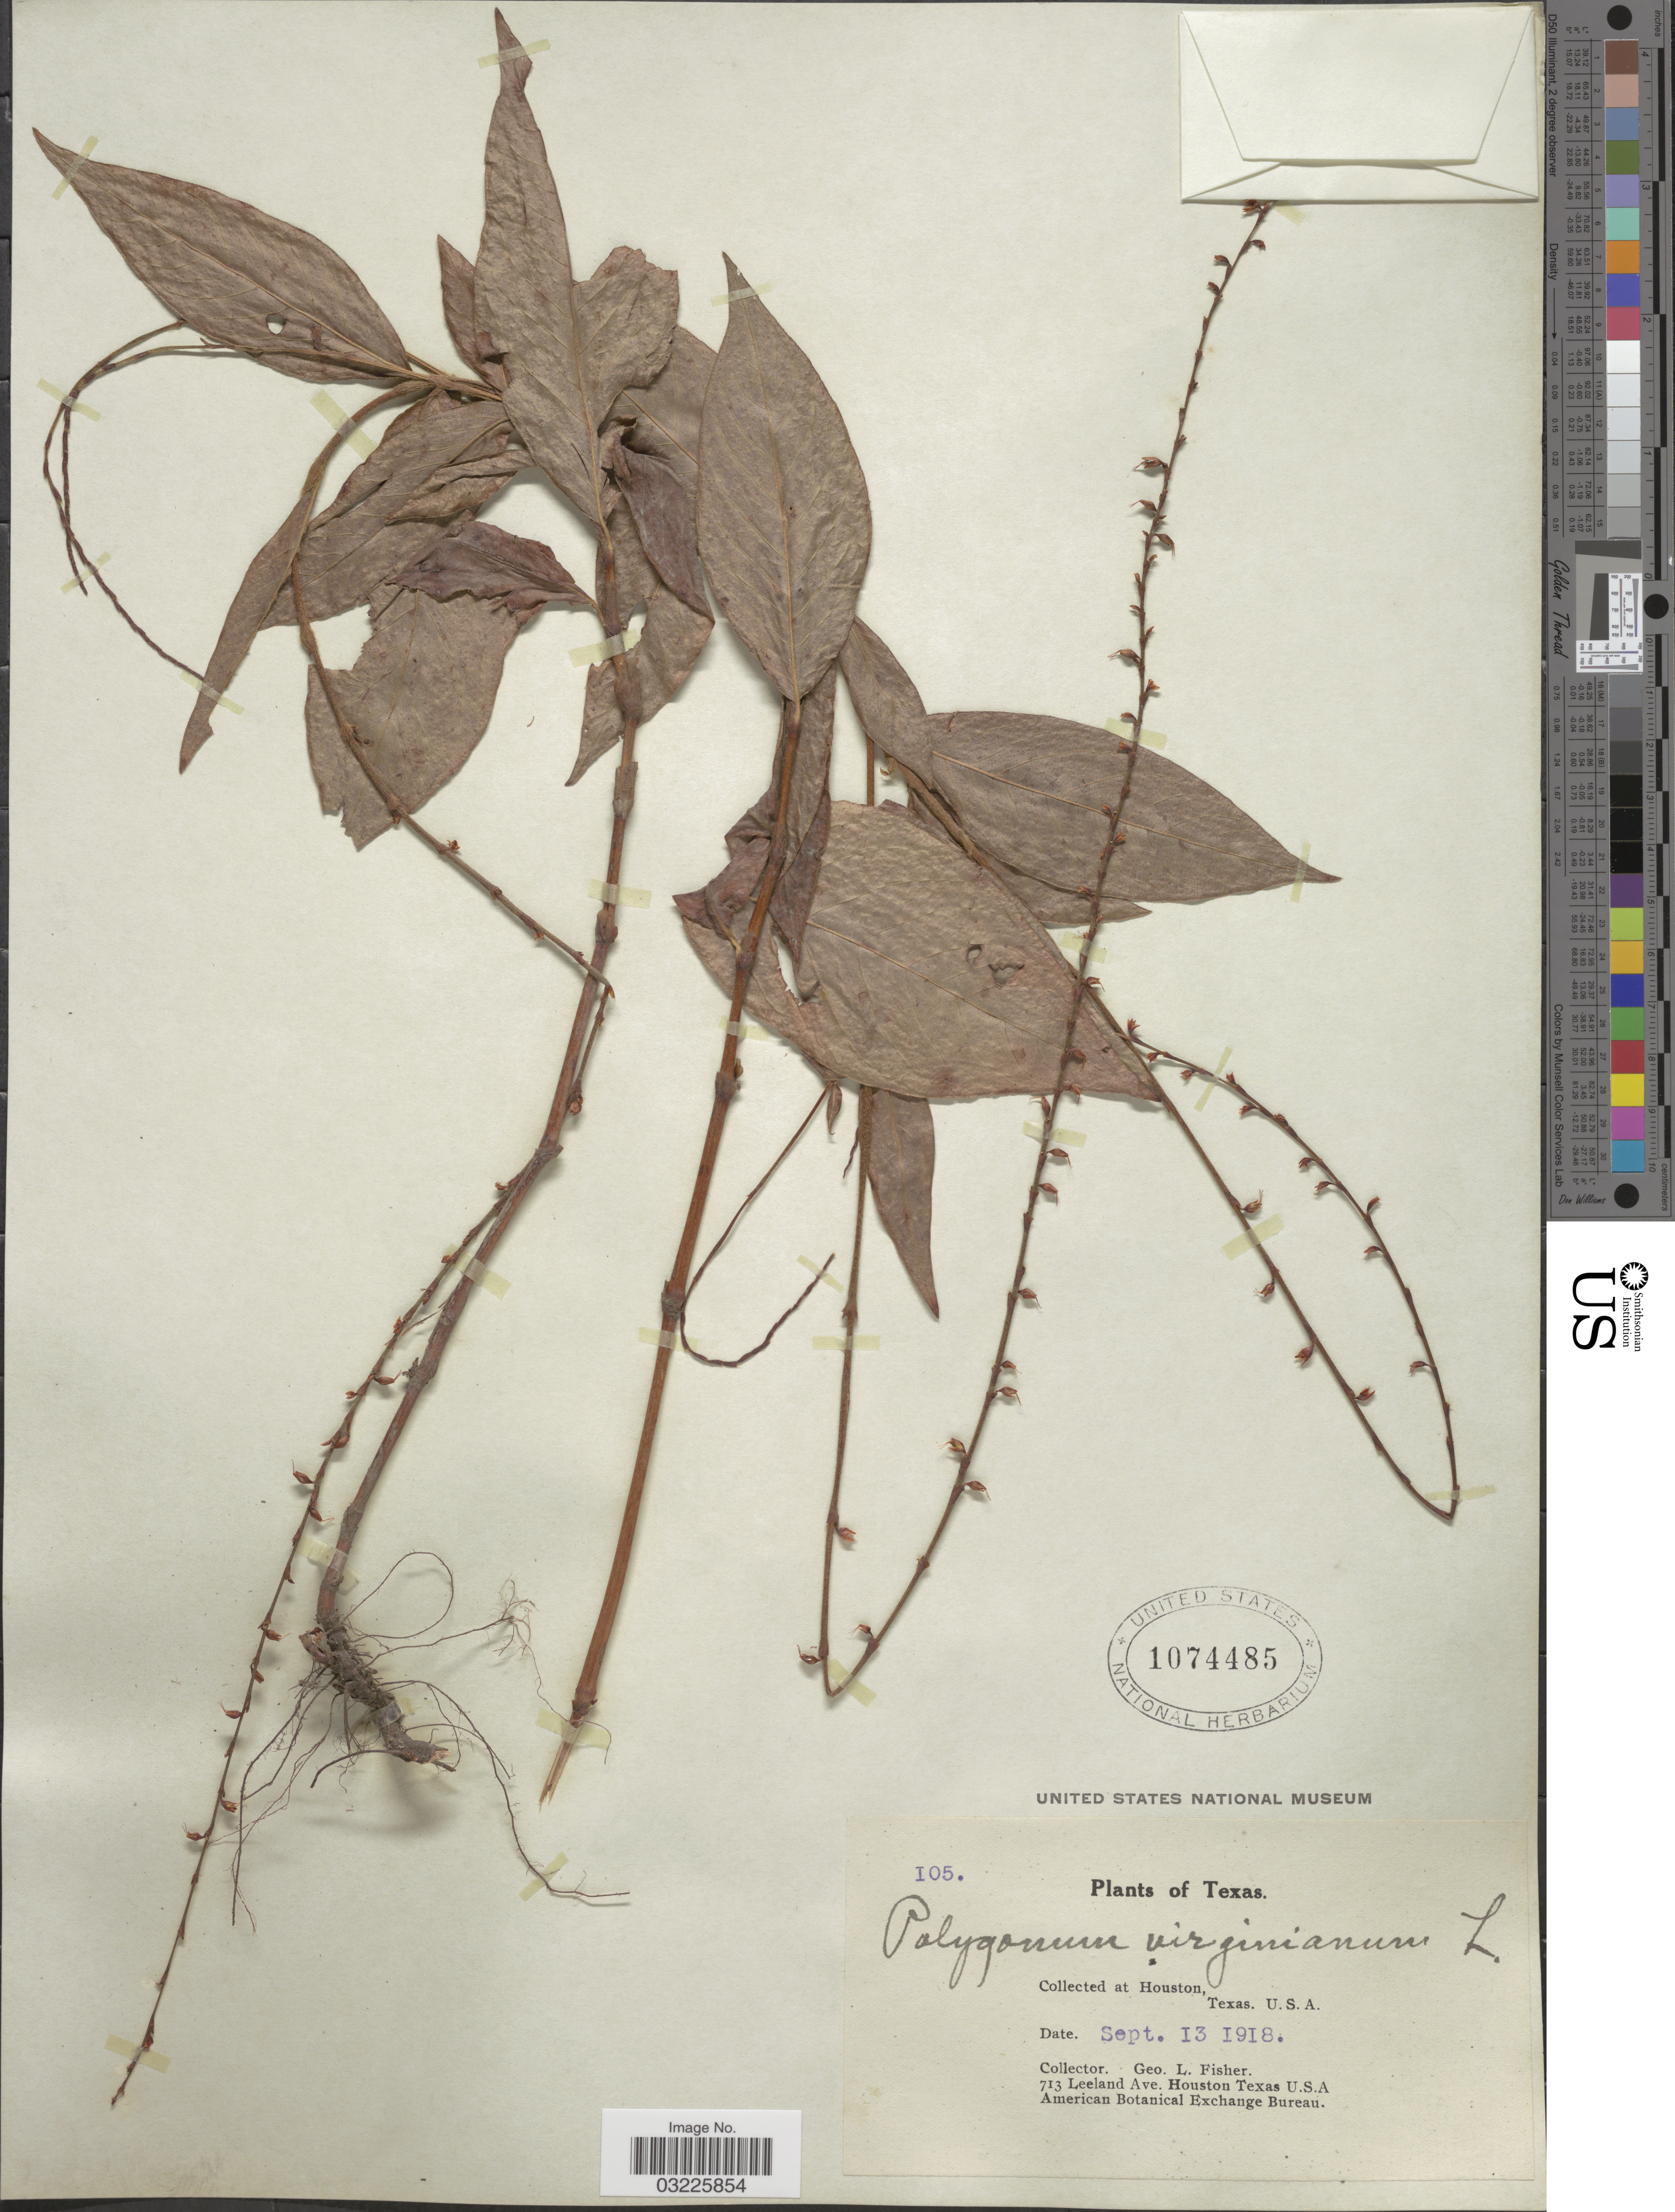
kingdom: Plantae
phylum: Tracheophyta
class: Magnoliopsida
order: Caryophyllales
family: Polygonaceae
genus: Persicaria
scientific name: Persicaria virginiana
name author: (L.) Gaertn.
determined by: Atha, D. E.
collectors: G. L. Fisher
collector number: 105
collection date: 1918-09-13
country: United States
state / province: Texas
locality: Houston.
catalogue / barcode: US 1074485